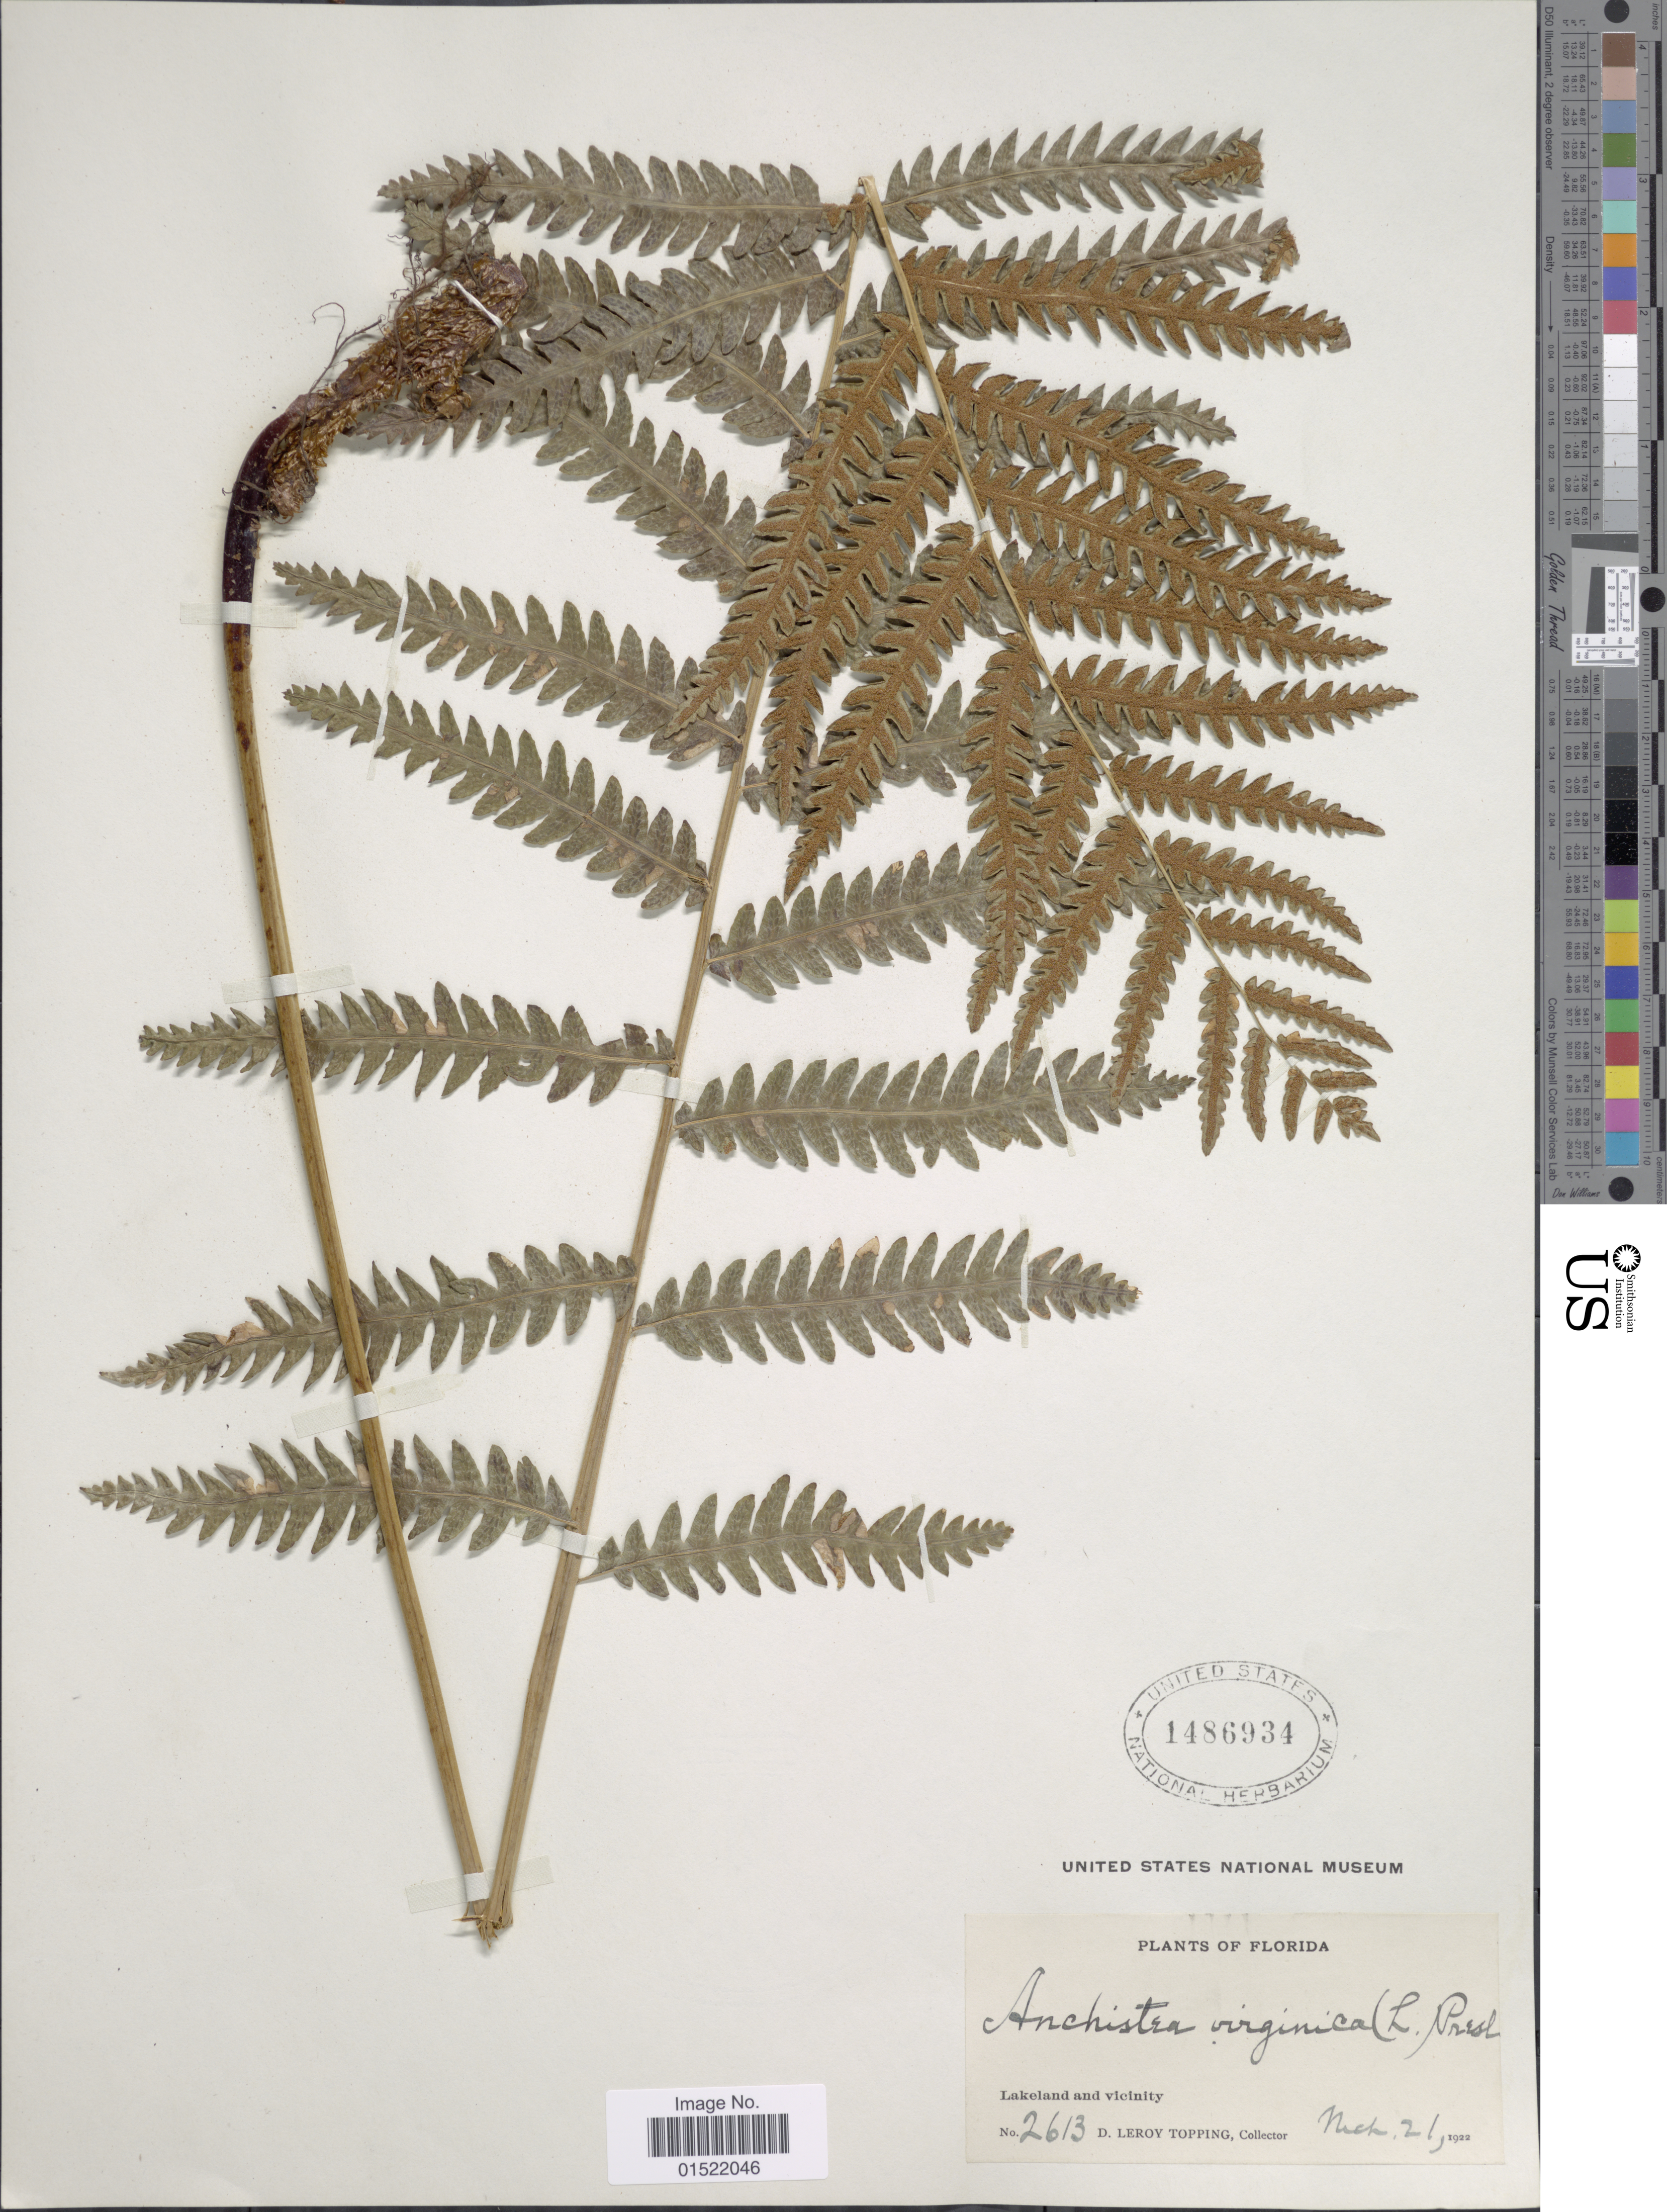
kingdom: Plantae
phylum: Tracheophyta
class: Polypodiopsida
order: Polypodiales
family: Blechnaceae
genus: Woodwardia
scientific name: Woodwardia virginica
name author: (L.) R.M. Sm.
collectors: D. L. Topping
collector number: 2613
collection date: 1922-03-21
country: United States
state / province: Florida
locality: Lakeland and vicinity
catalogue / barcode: US 1486934